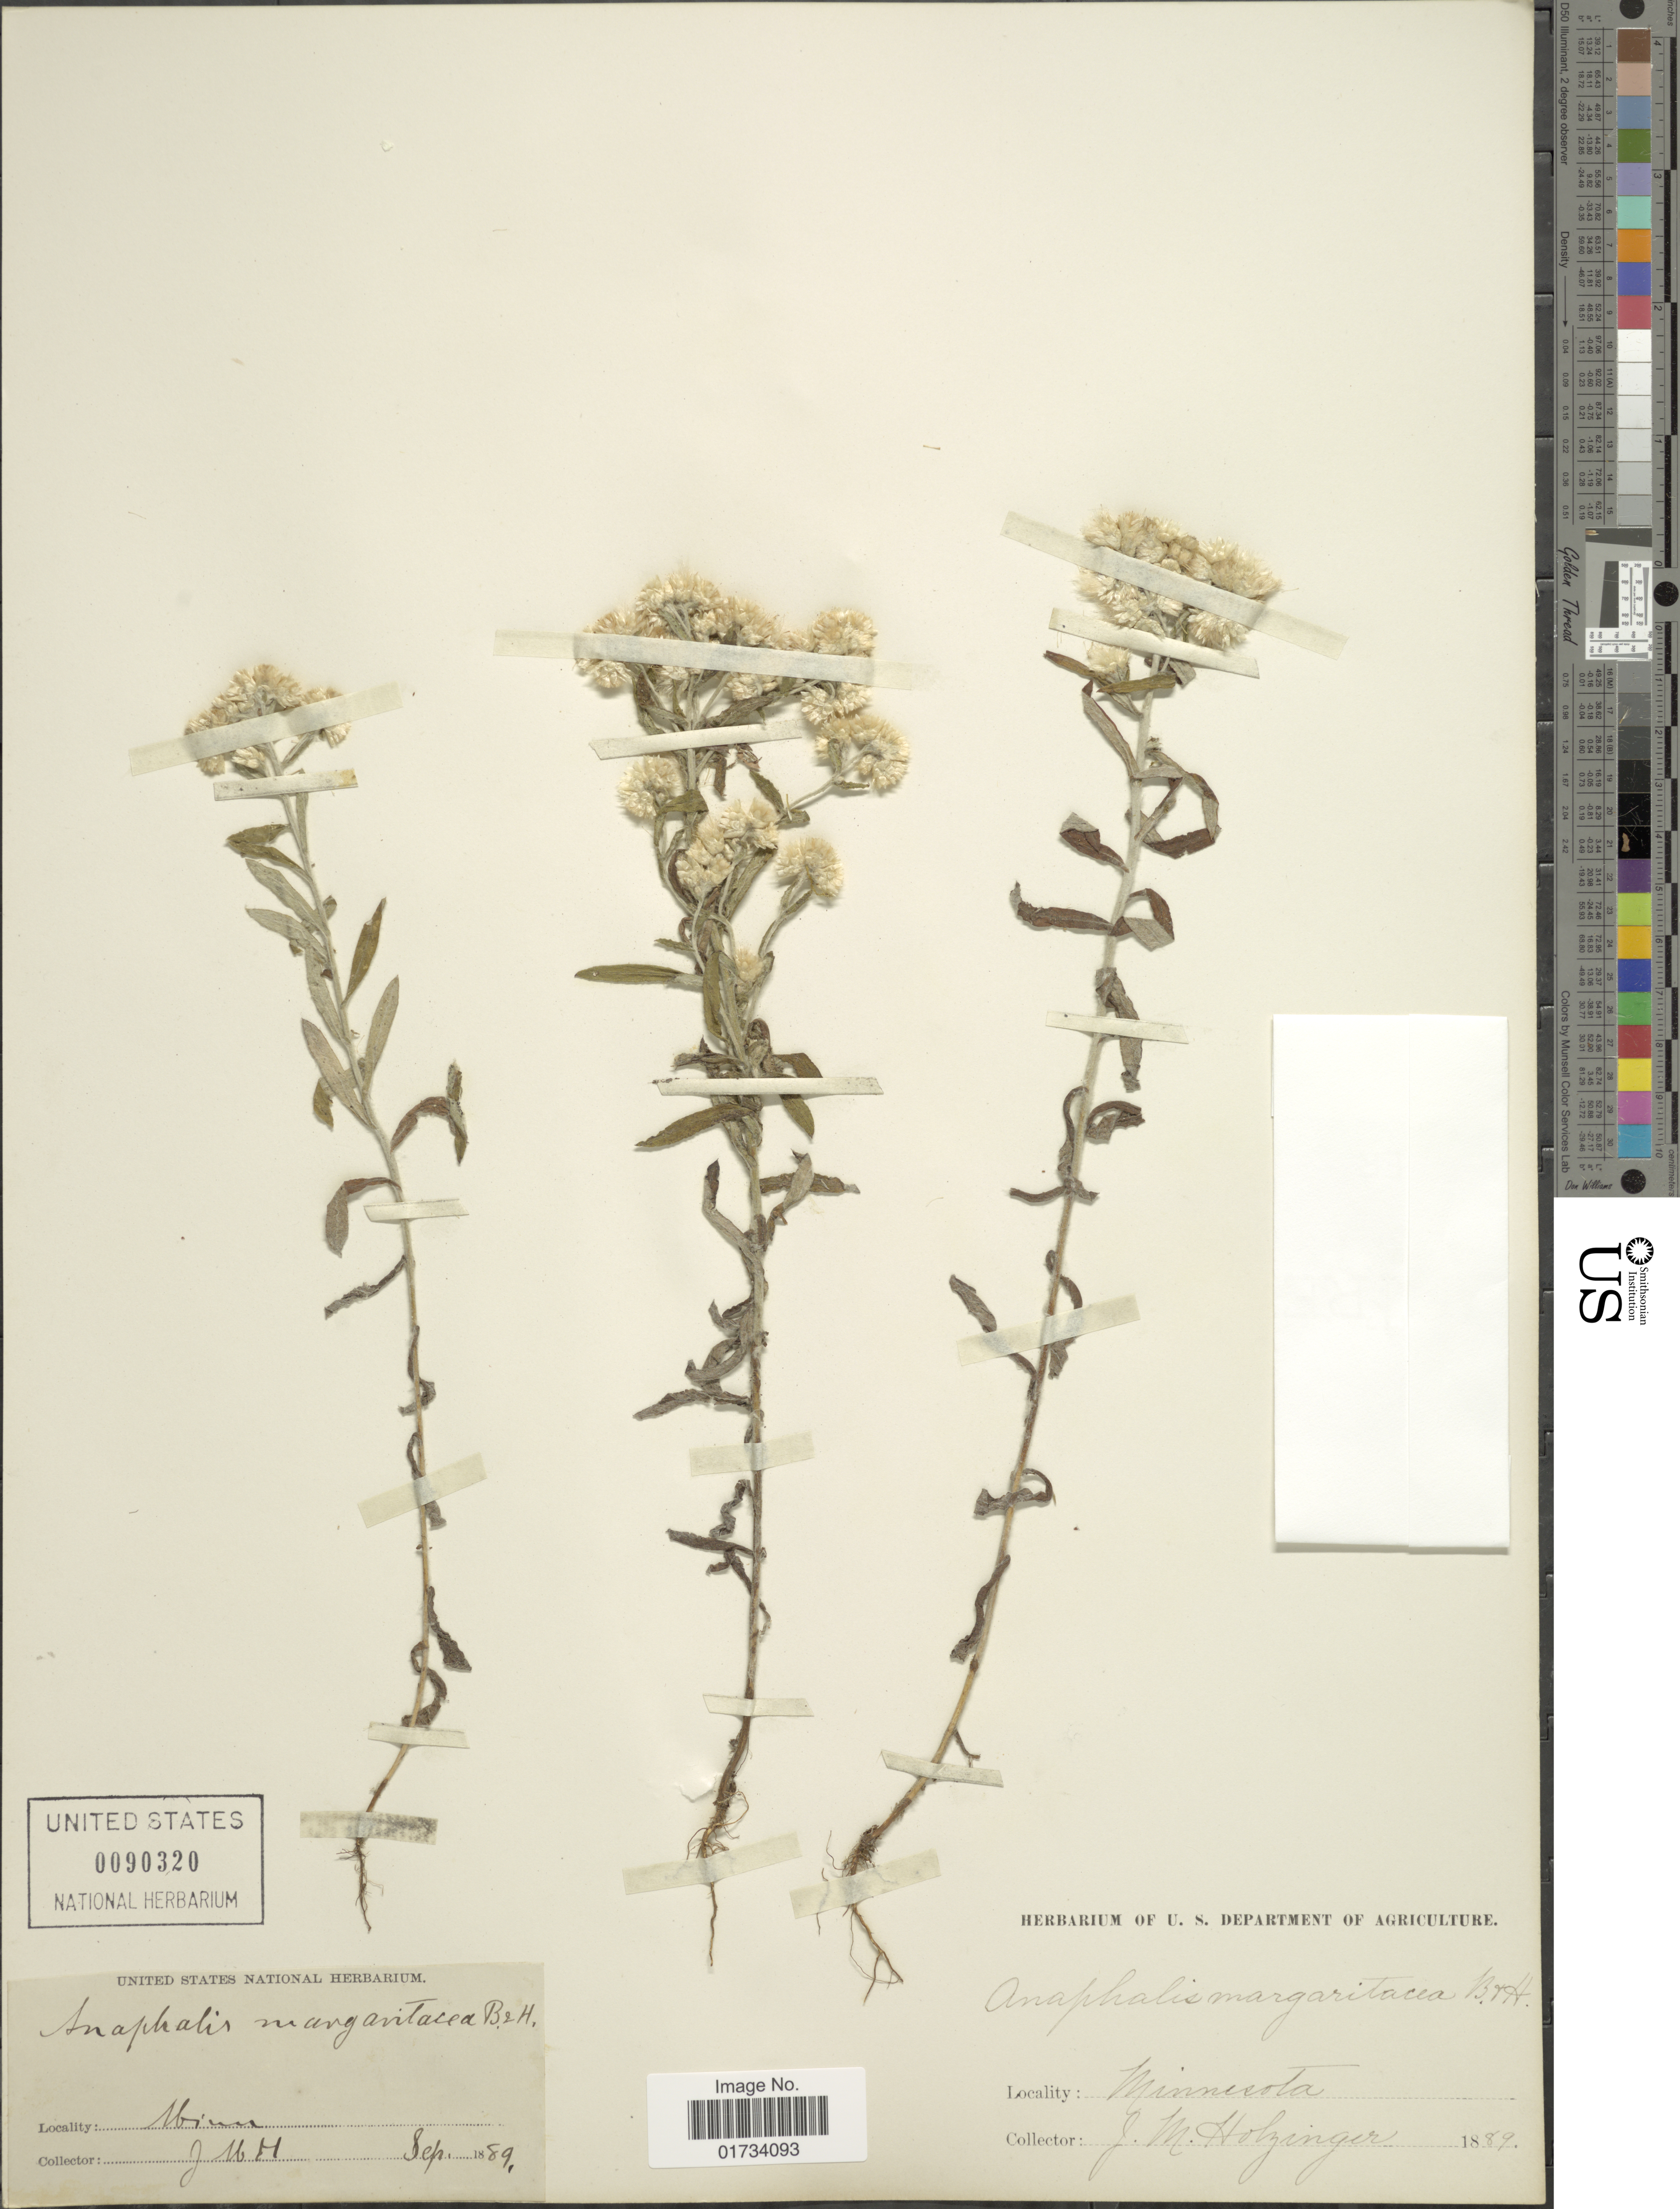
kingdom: Plantae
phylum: Tracheophyta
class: Magnoliopsida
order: Asterales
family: Asteraceae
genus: Anaphalis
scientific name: Anaphalis margaritacea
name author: (L.) Benth. & Hook. f.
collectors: J. M. Holzinger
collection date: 1889-09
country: United States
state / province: Minnesota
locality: Minn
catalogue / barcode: US 90320